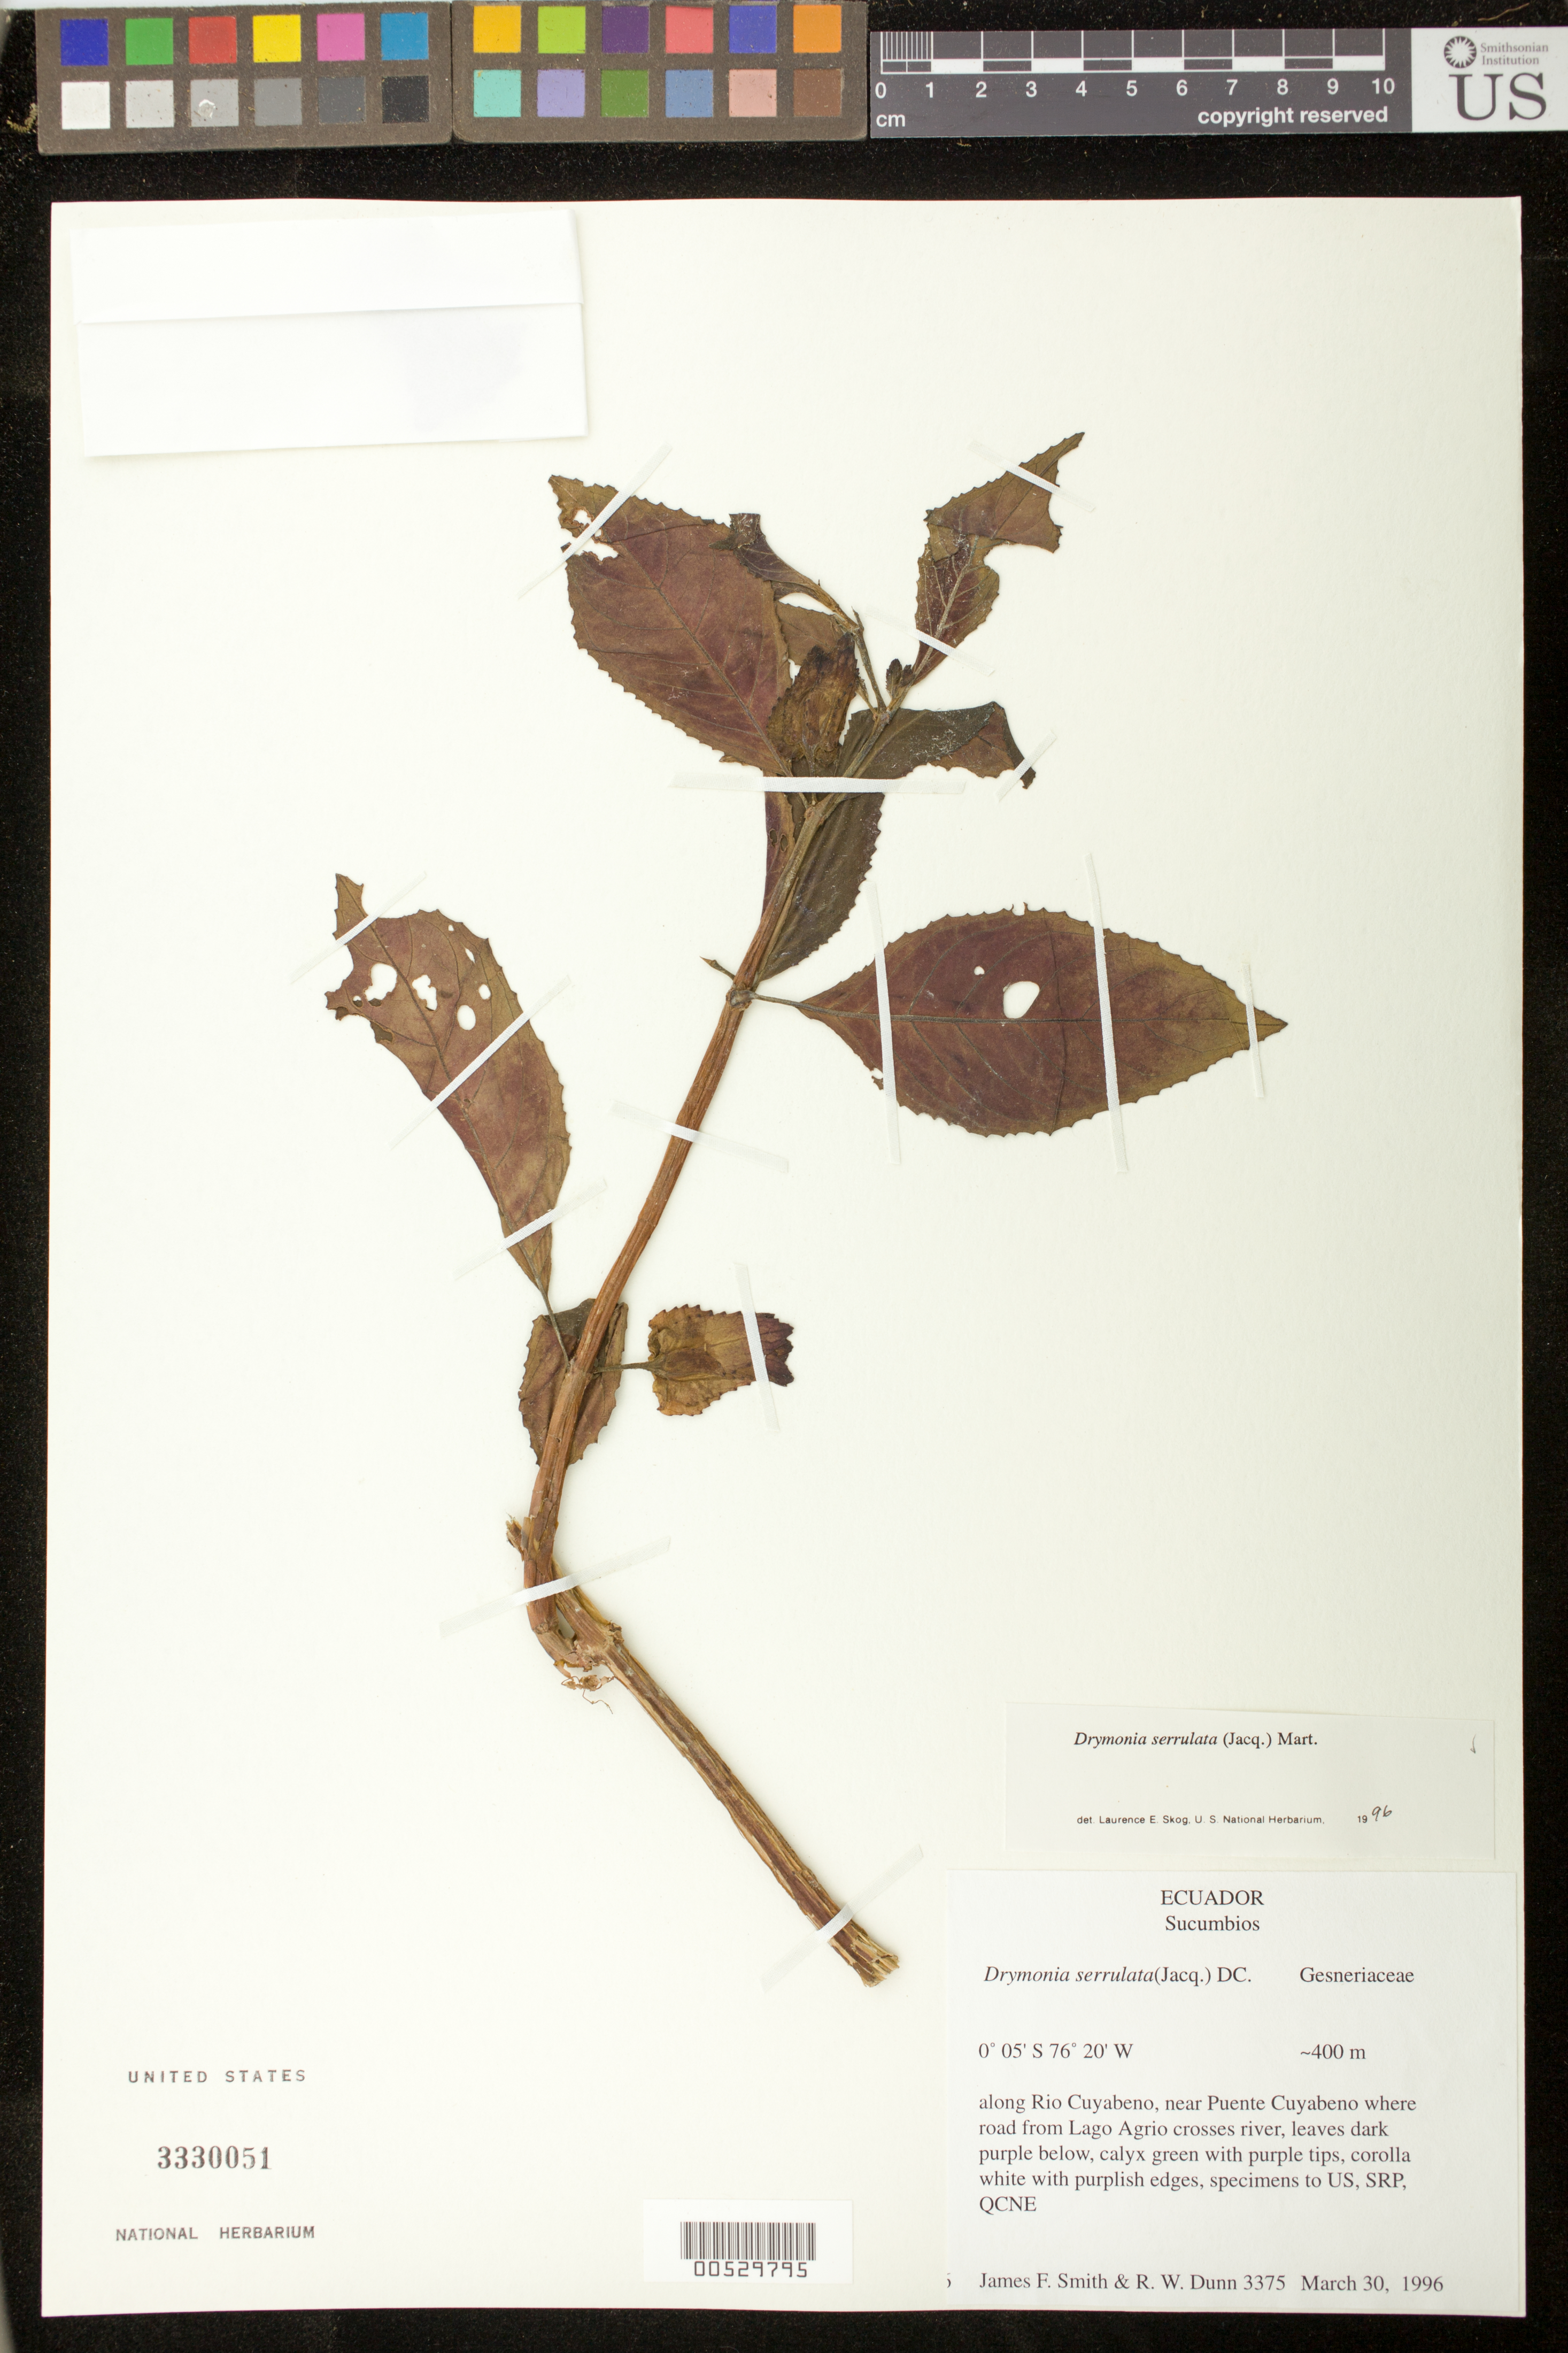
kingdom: Plantae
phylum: Tracheophyta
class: Magnoliopsida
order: Lamiales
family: Gesneriaceae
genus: Drymonia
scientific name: Drymonia serrulata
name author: (Jacq.) Mart.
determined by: Skog, Laurence E.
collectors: J. Smith & R. Dunn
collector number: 3375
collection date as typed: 30 Mar 1996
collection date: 1996-03-30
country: Ecuador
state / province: Sucumbíos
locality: Along Rio Cuyabeno, near Puente Cuyabeno where road from Lago Agrio crosses river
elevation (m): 400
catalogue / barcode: US 3330051